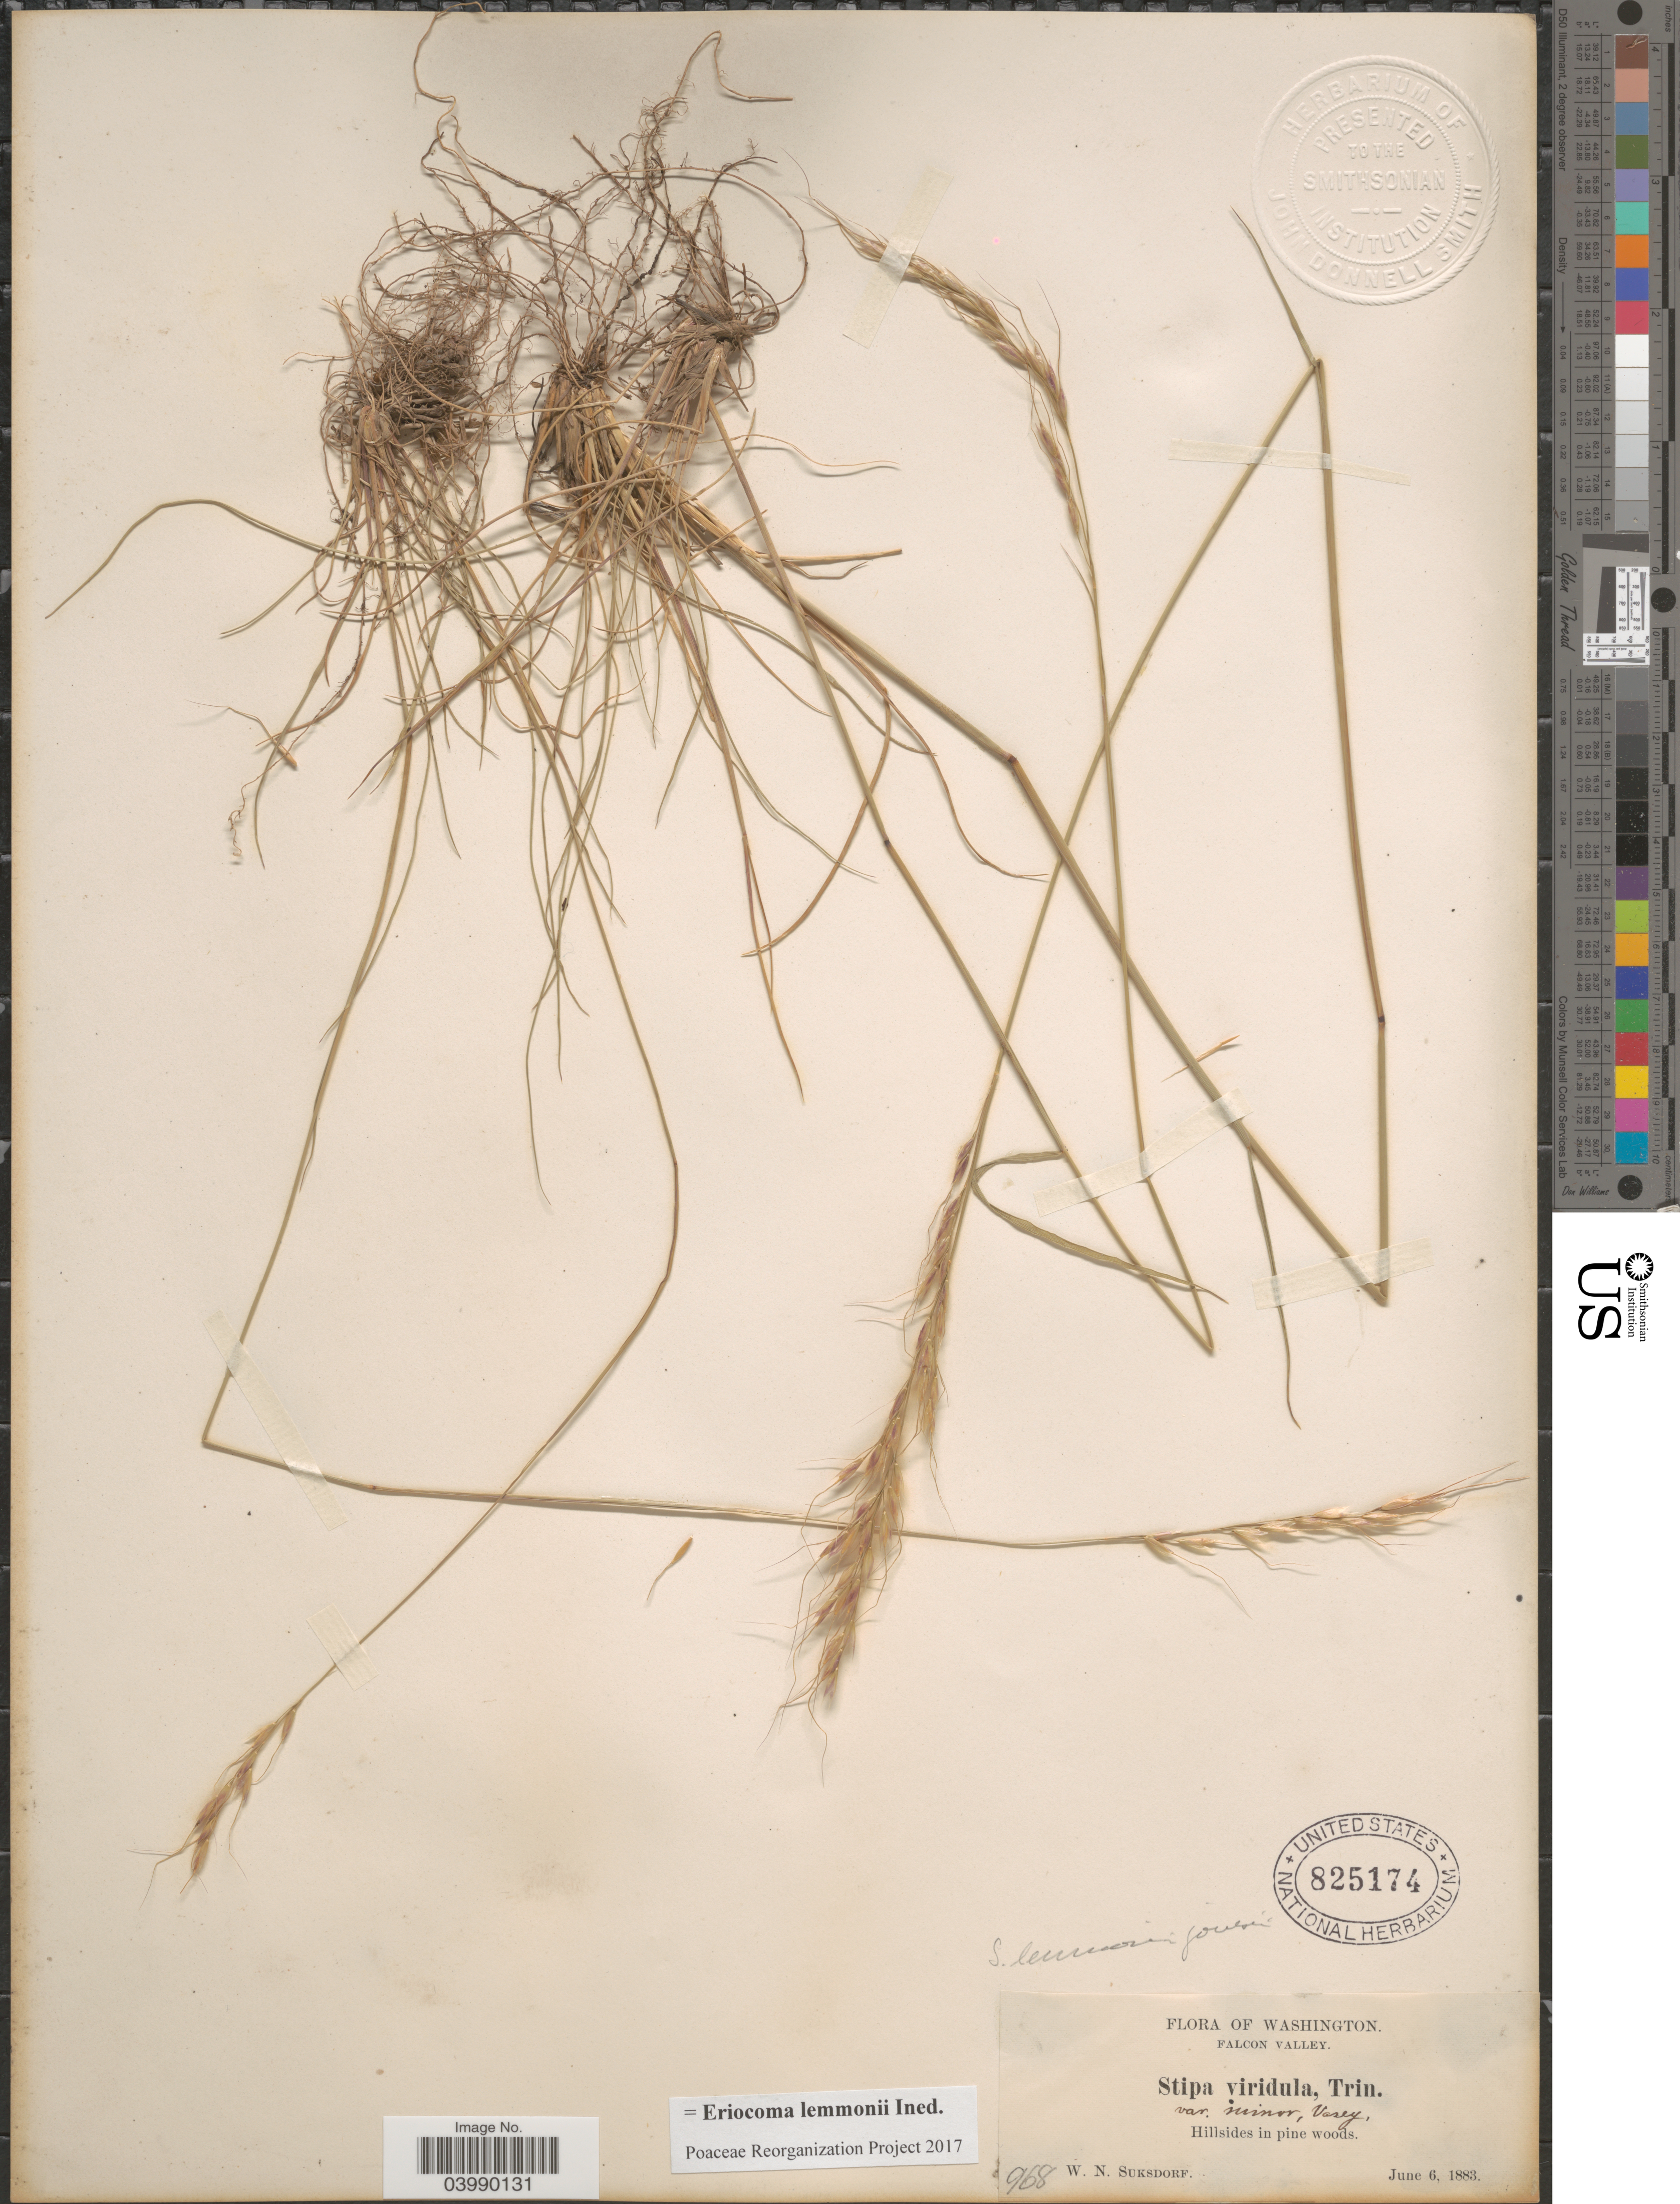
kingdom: Plantae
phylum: Tracheophyta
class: Liliopsida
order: Poales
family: Poaceae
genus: Eriocoma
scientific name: Eriocoma lemmonii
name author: (Vasey) Romasch.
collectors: W. N. Suksdorf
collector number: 968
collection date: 1883-06-06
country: United States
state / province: Washington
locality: Falcon Valley. Hillsides in pine woods.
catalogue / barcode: US 825174